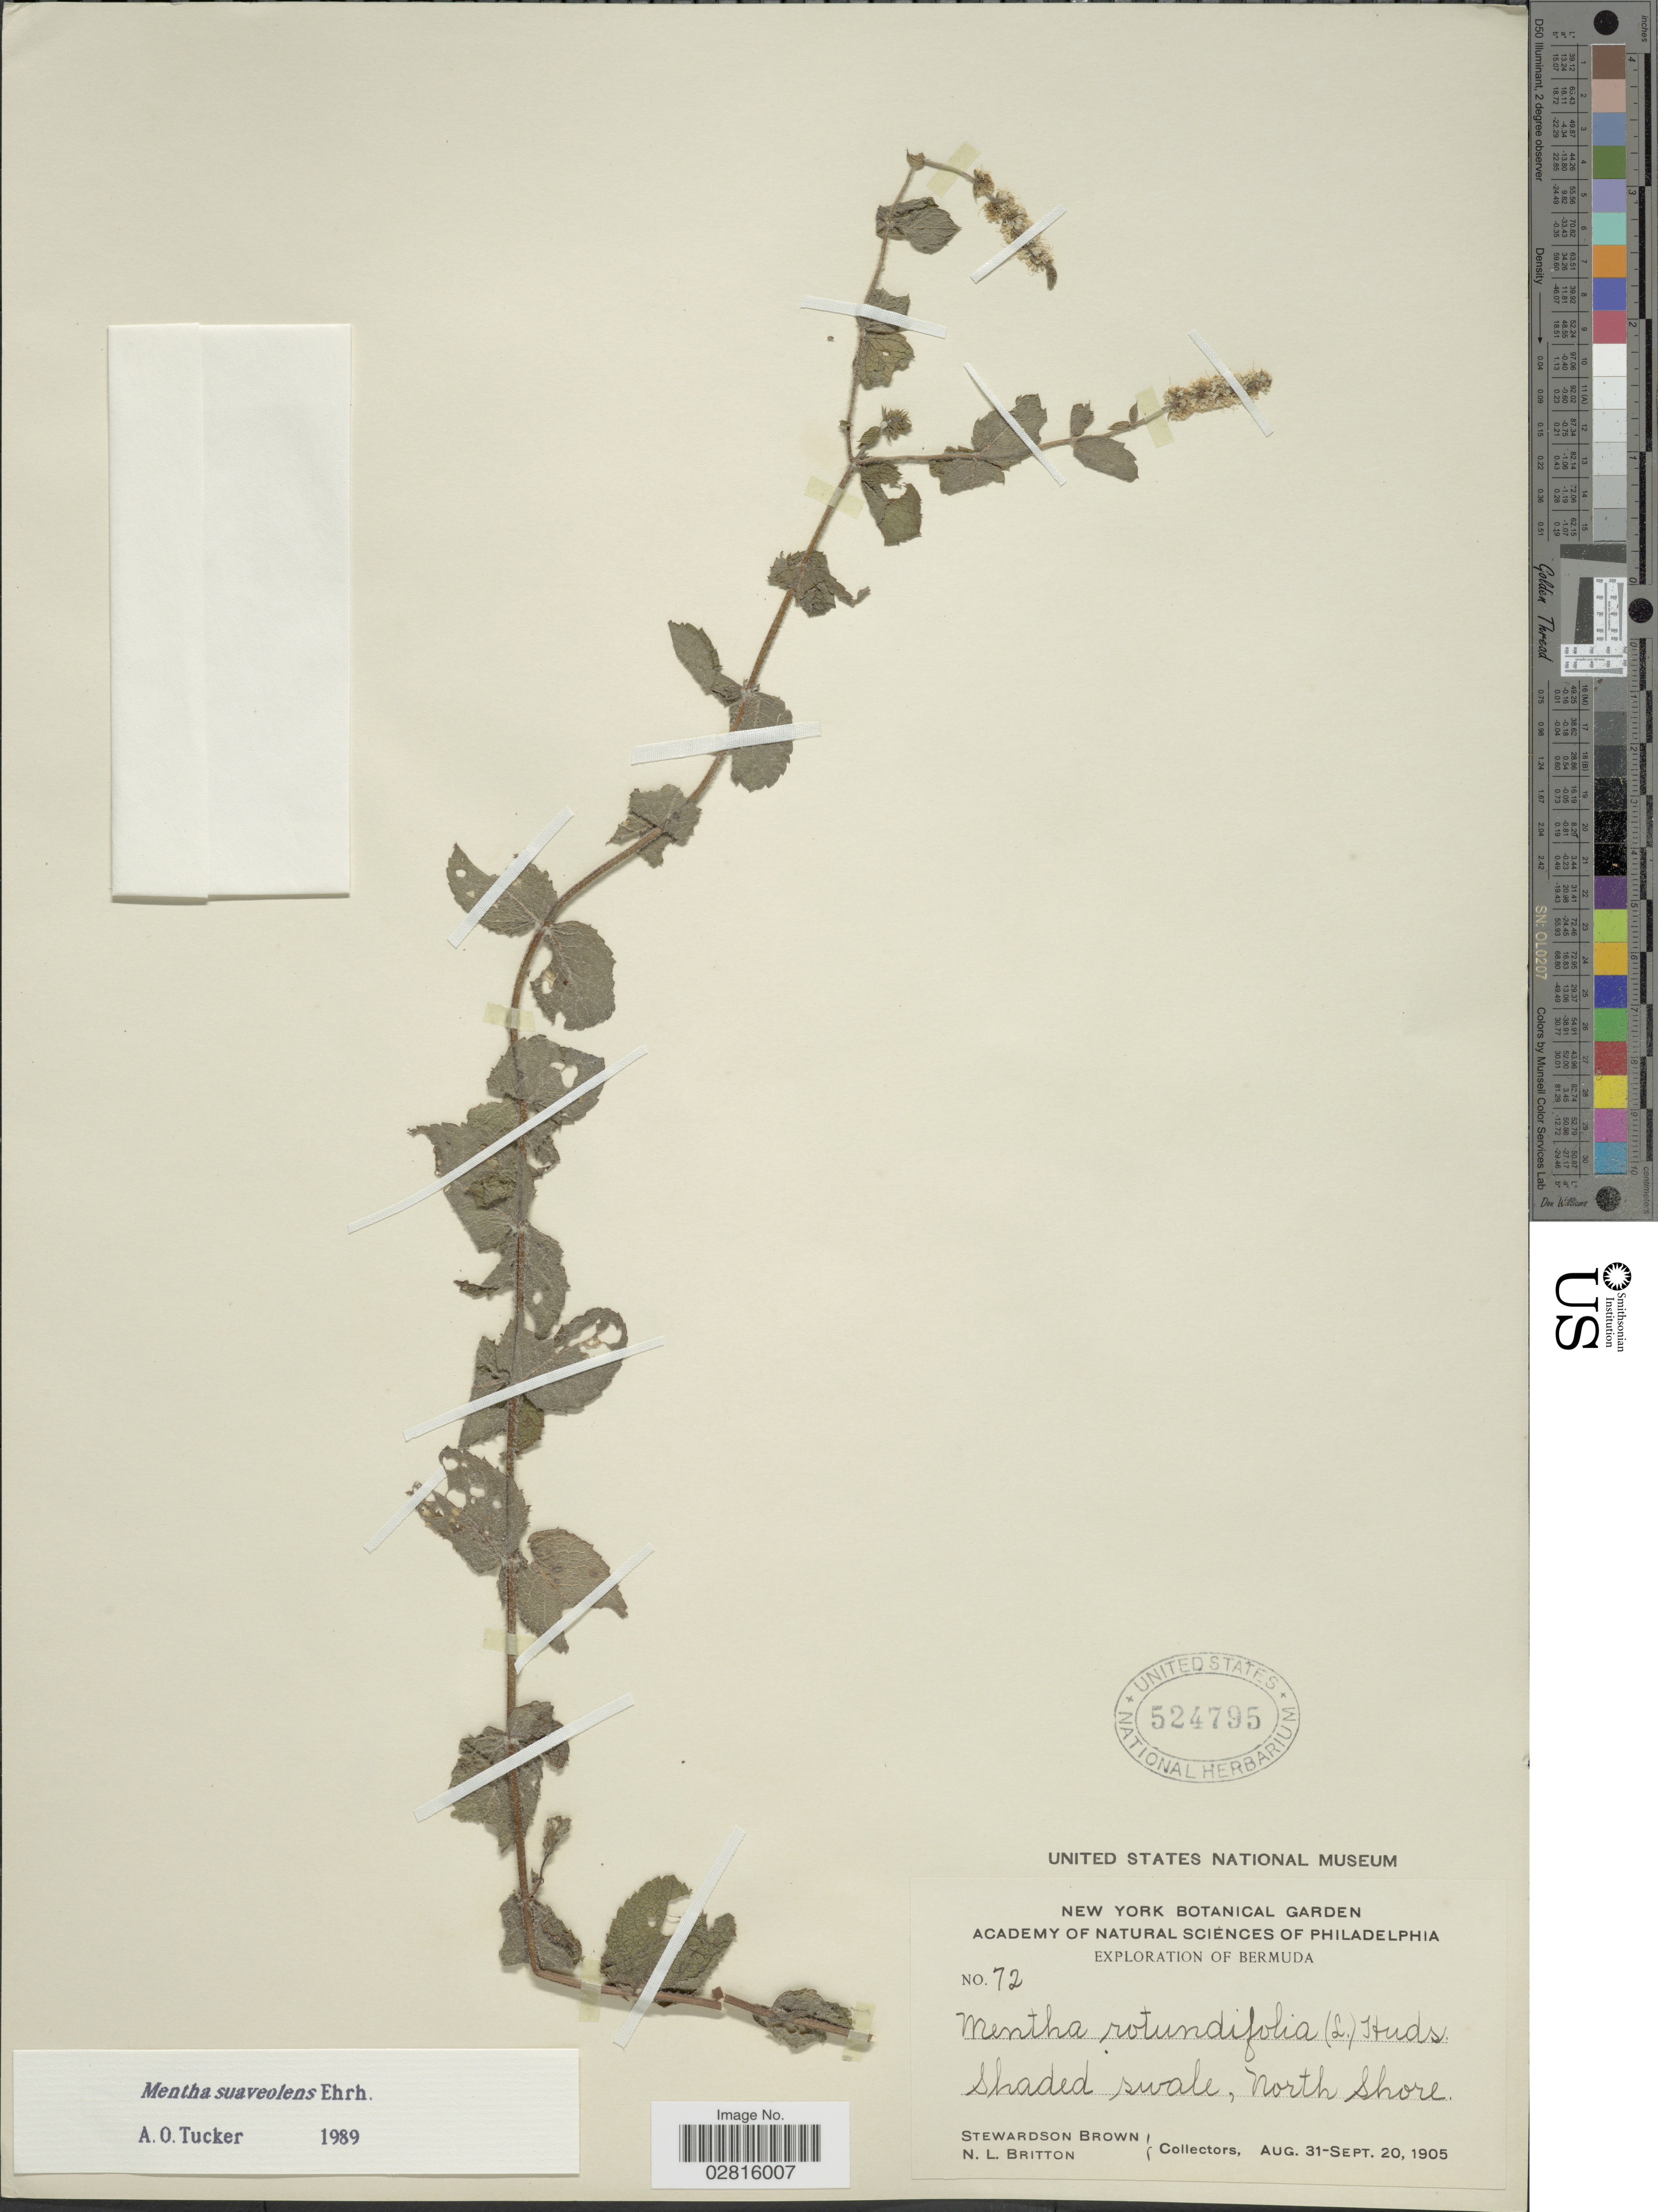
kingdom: Plantae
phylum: Tracheophyta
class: Magnoliopsida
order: Lamiales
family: Lamiaceae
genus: Mentha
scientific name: Mentha suaveolens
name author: Ehrh.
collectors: S. Brown & N. Britton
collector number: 72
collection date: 1905-08-31/1905-09-20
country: Bermuda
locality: Shaded swale, North Shore.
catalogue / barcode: US 524795